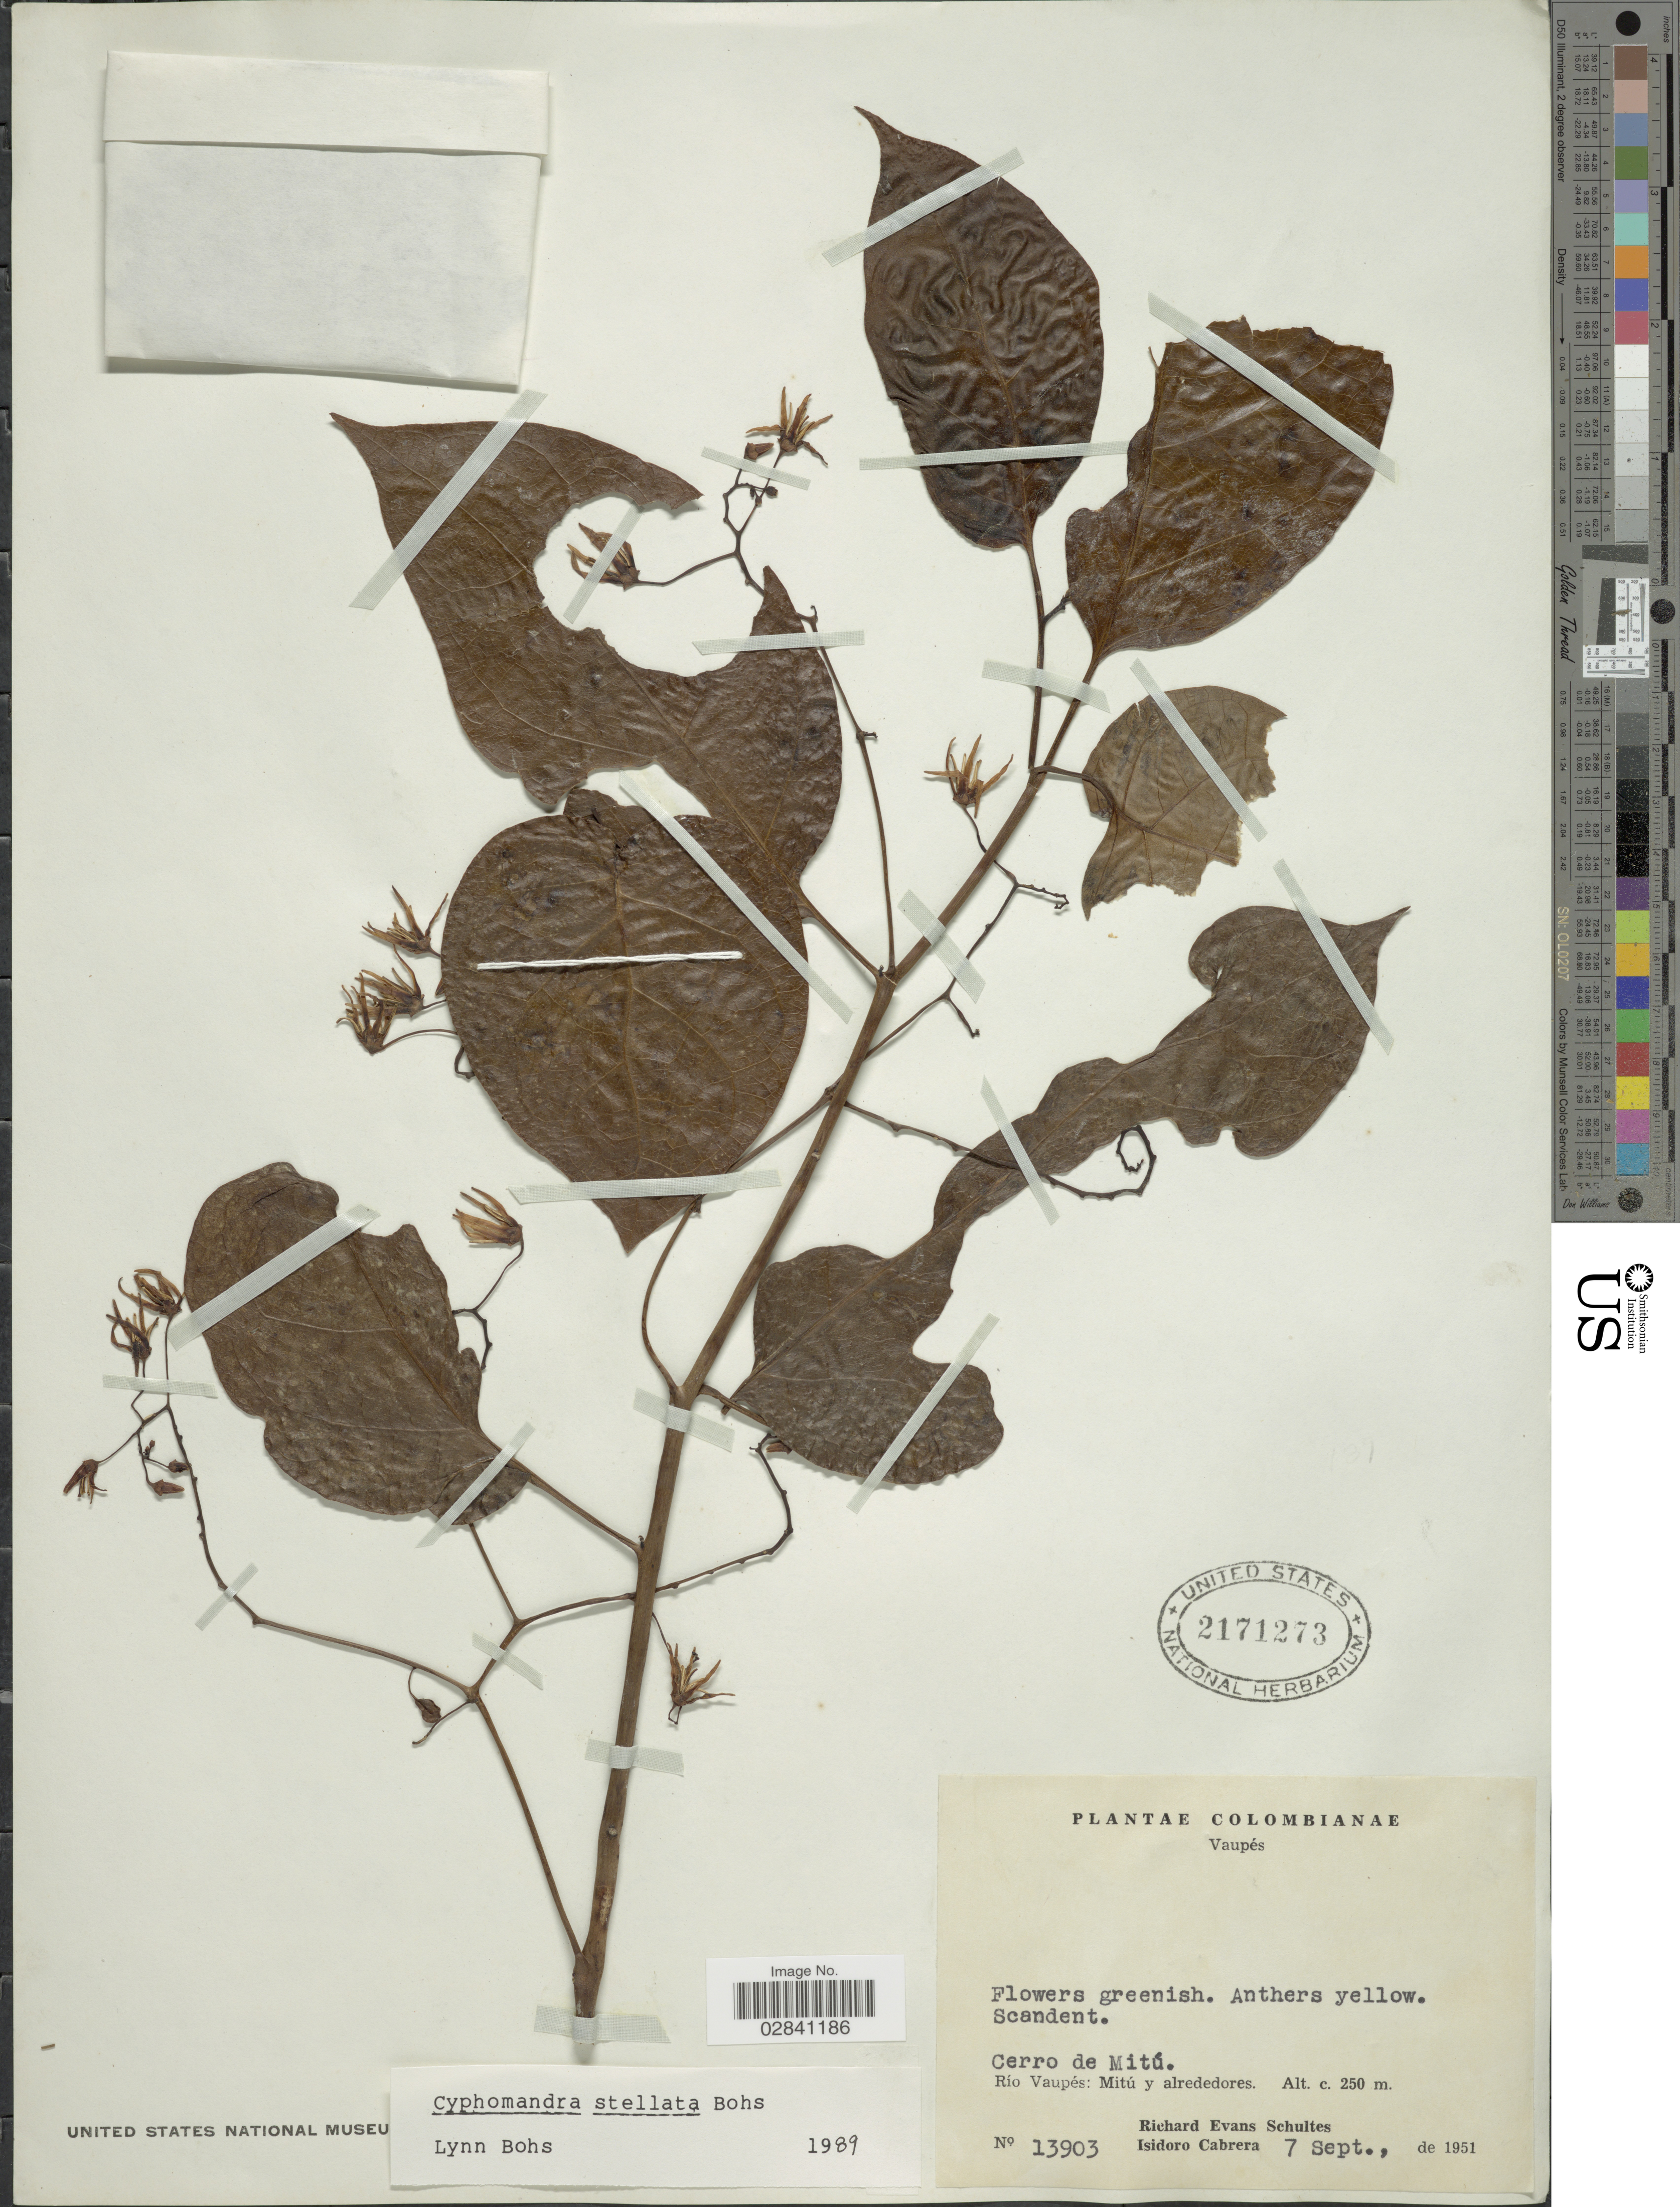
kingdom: Plantae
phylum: Tracheophyta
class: Magnoliopsida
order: Solanales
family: Solanaceae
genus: Cyphomandra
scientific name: Cyphomandra stellata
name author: Bohs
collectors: R. E. Schultes & I. Cabrera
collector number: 13903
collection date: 1951-09-07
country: Colombia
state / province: Vaupés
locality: Cerro de Mitú. Rio Vaupés: Mitú y alrededores.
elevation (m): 250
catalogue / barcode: US 2171273